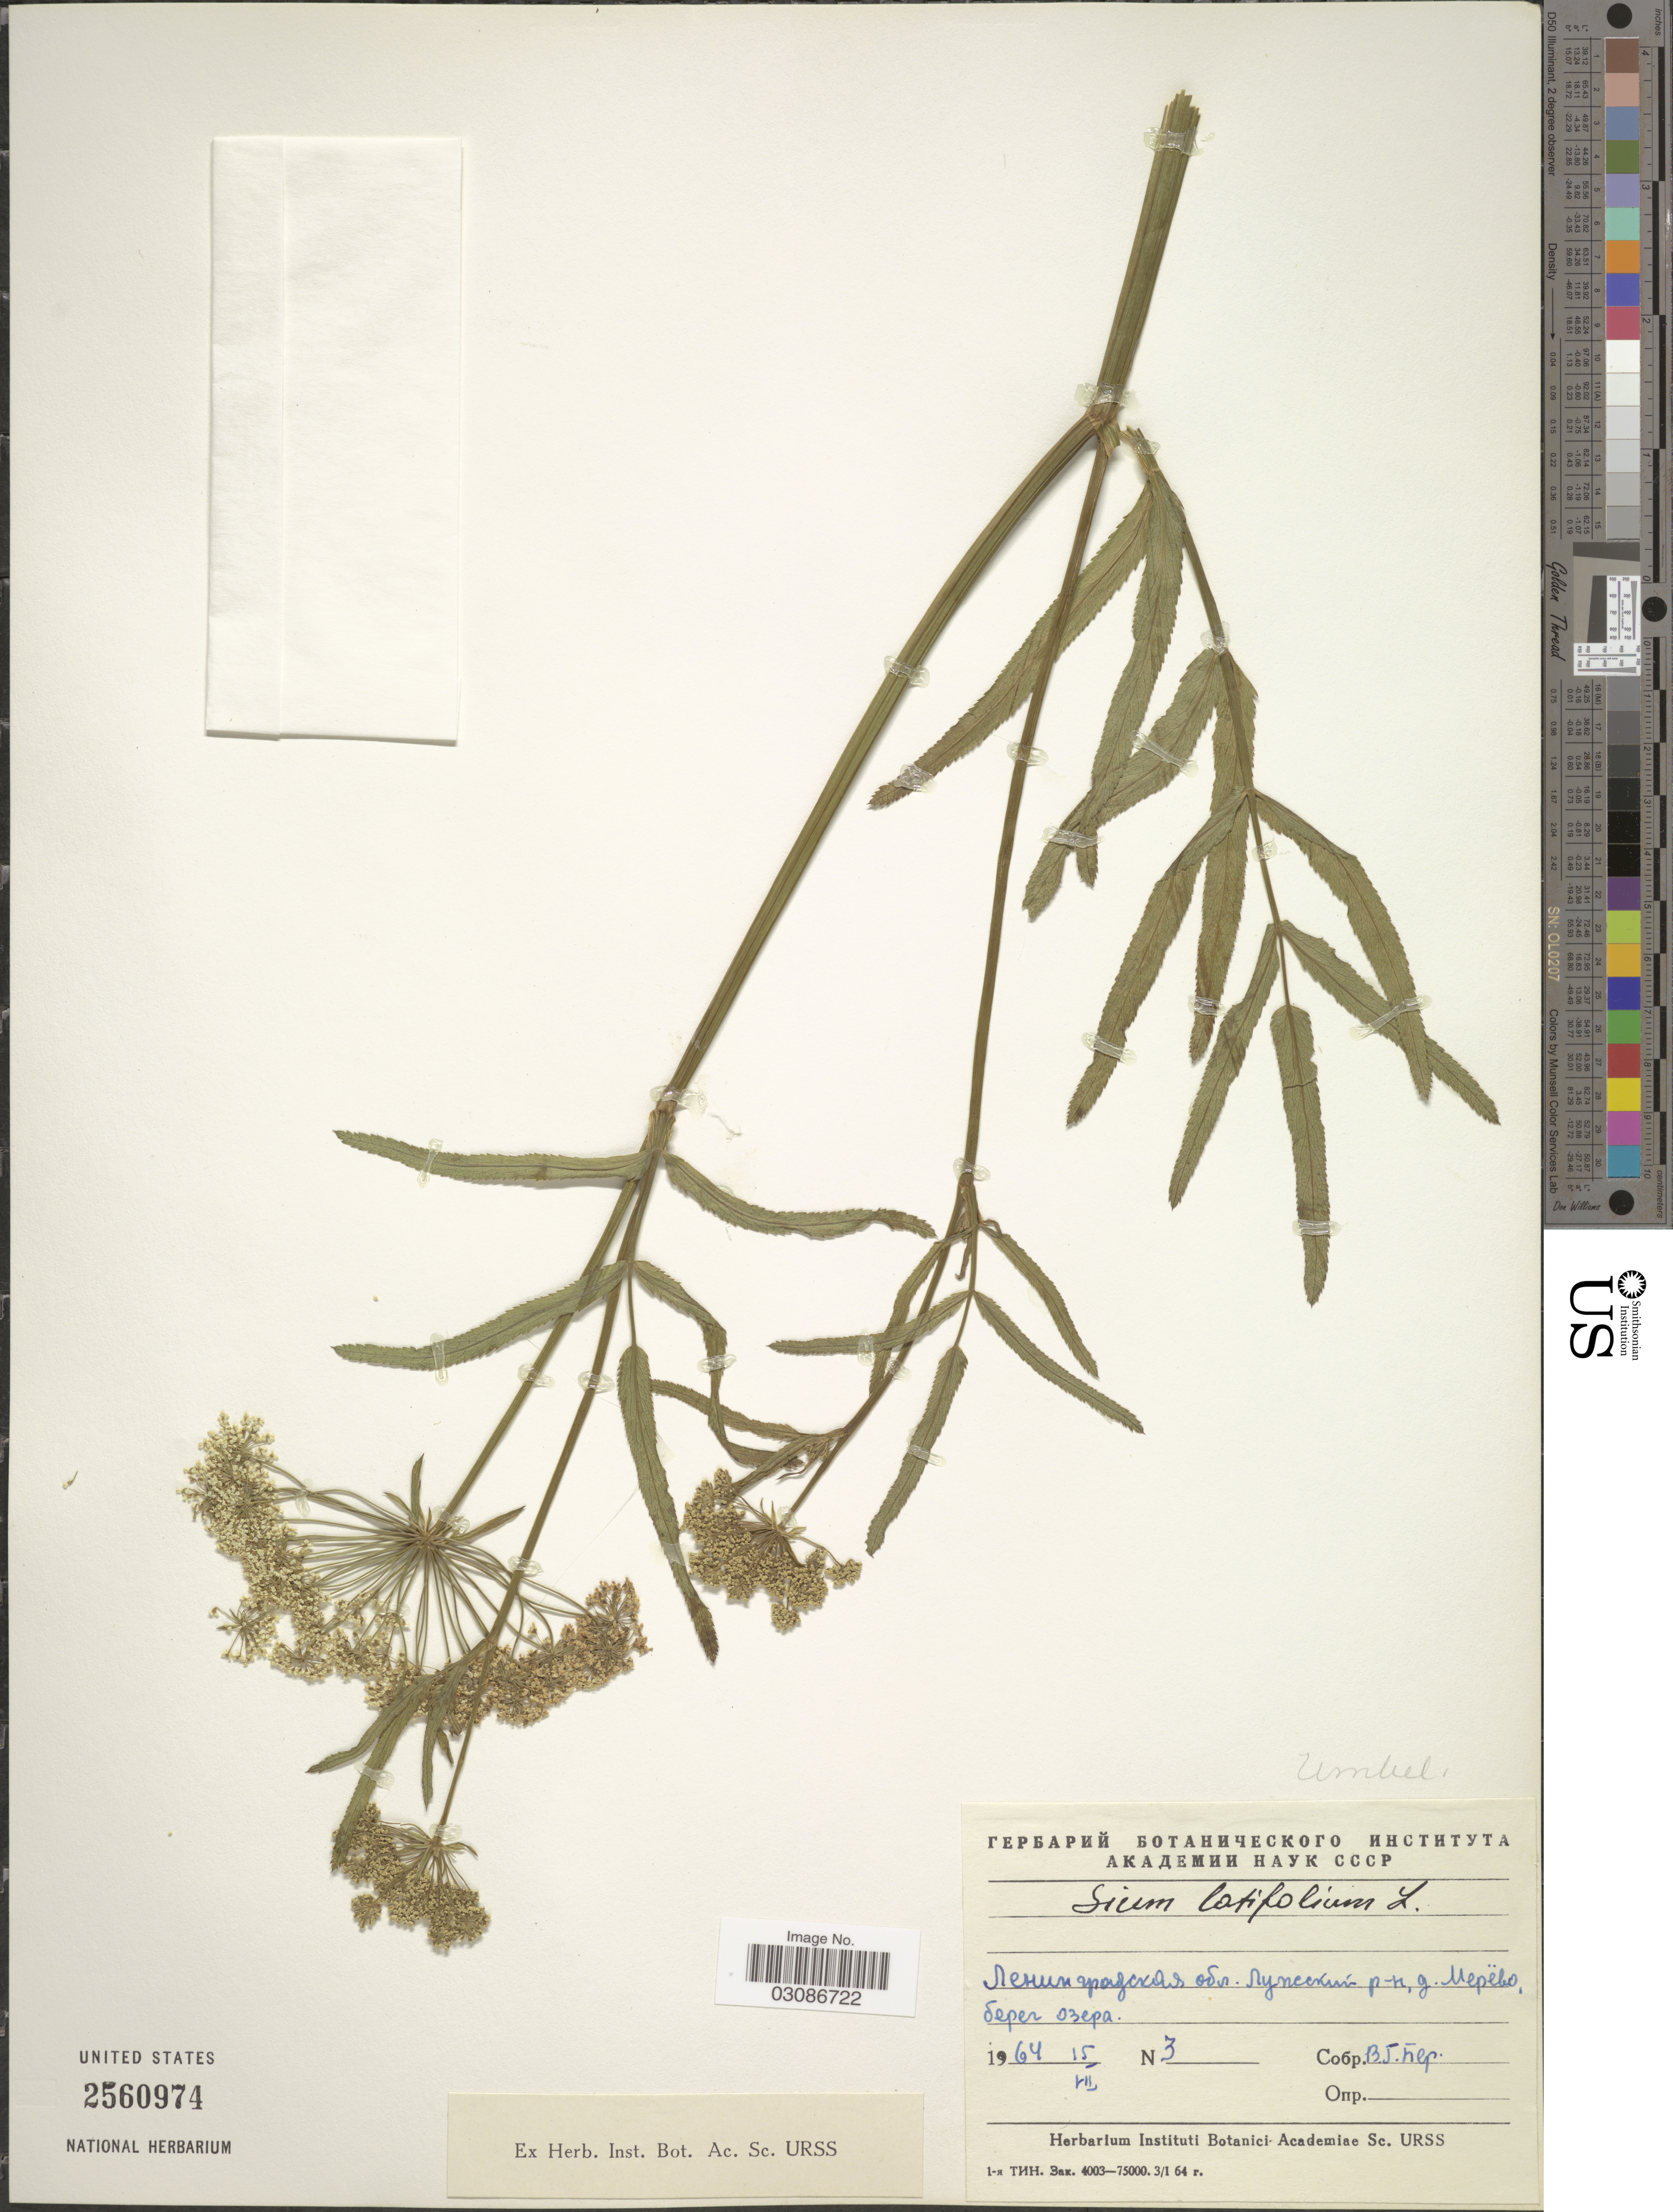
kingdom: Plantae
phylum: Tracheophyta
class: Magnoliopsida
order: Apiales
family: Apiaceae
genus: Sium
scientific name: Sium latijugum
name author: C.B. Clarke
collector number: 3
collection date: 1964-07-15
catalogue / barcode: US 2560974